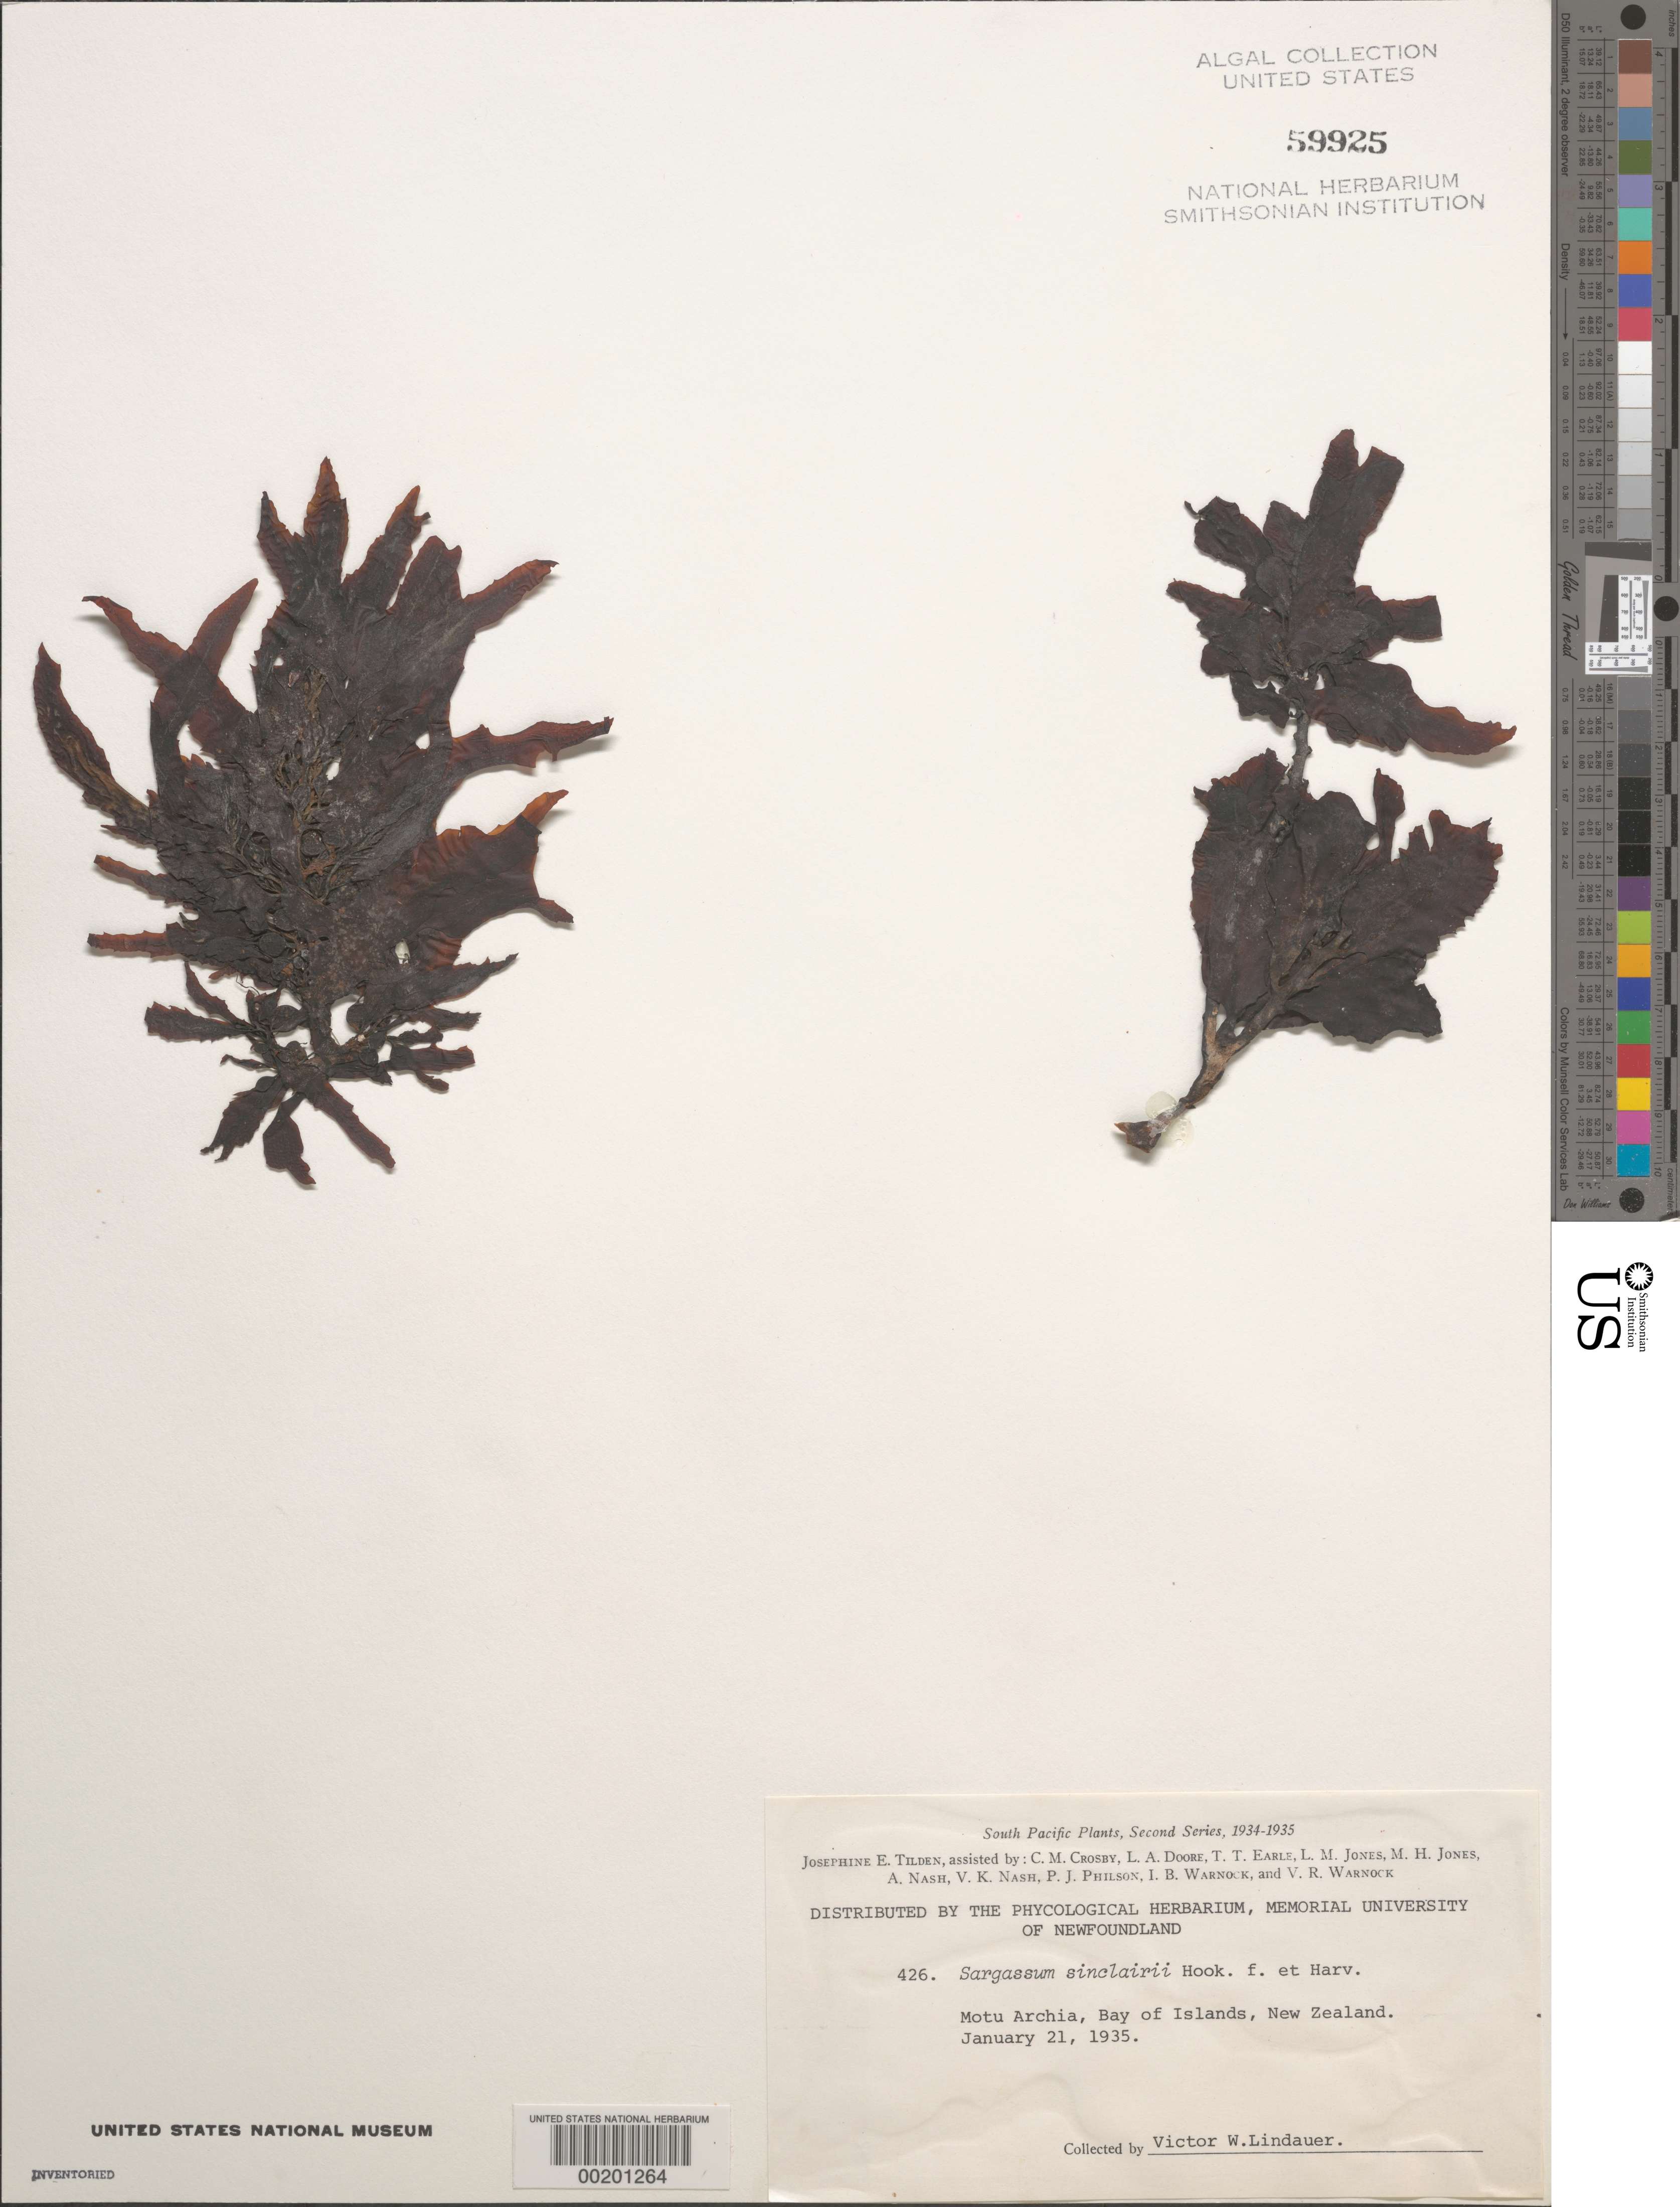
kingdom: Chromista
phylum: Ochrophyta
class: Phaeophyceae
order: Fucales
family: Sargassaceae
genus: Sargassum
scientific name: Sargassum sinclairii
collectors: V. Lindauer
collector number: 426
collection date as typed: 21 Jan 1935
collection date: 1935-01-21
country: New Zealand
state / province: Northland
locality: Motu arohia, bay of islands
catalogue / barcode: US 59925